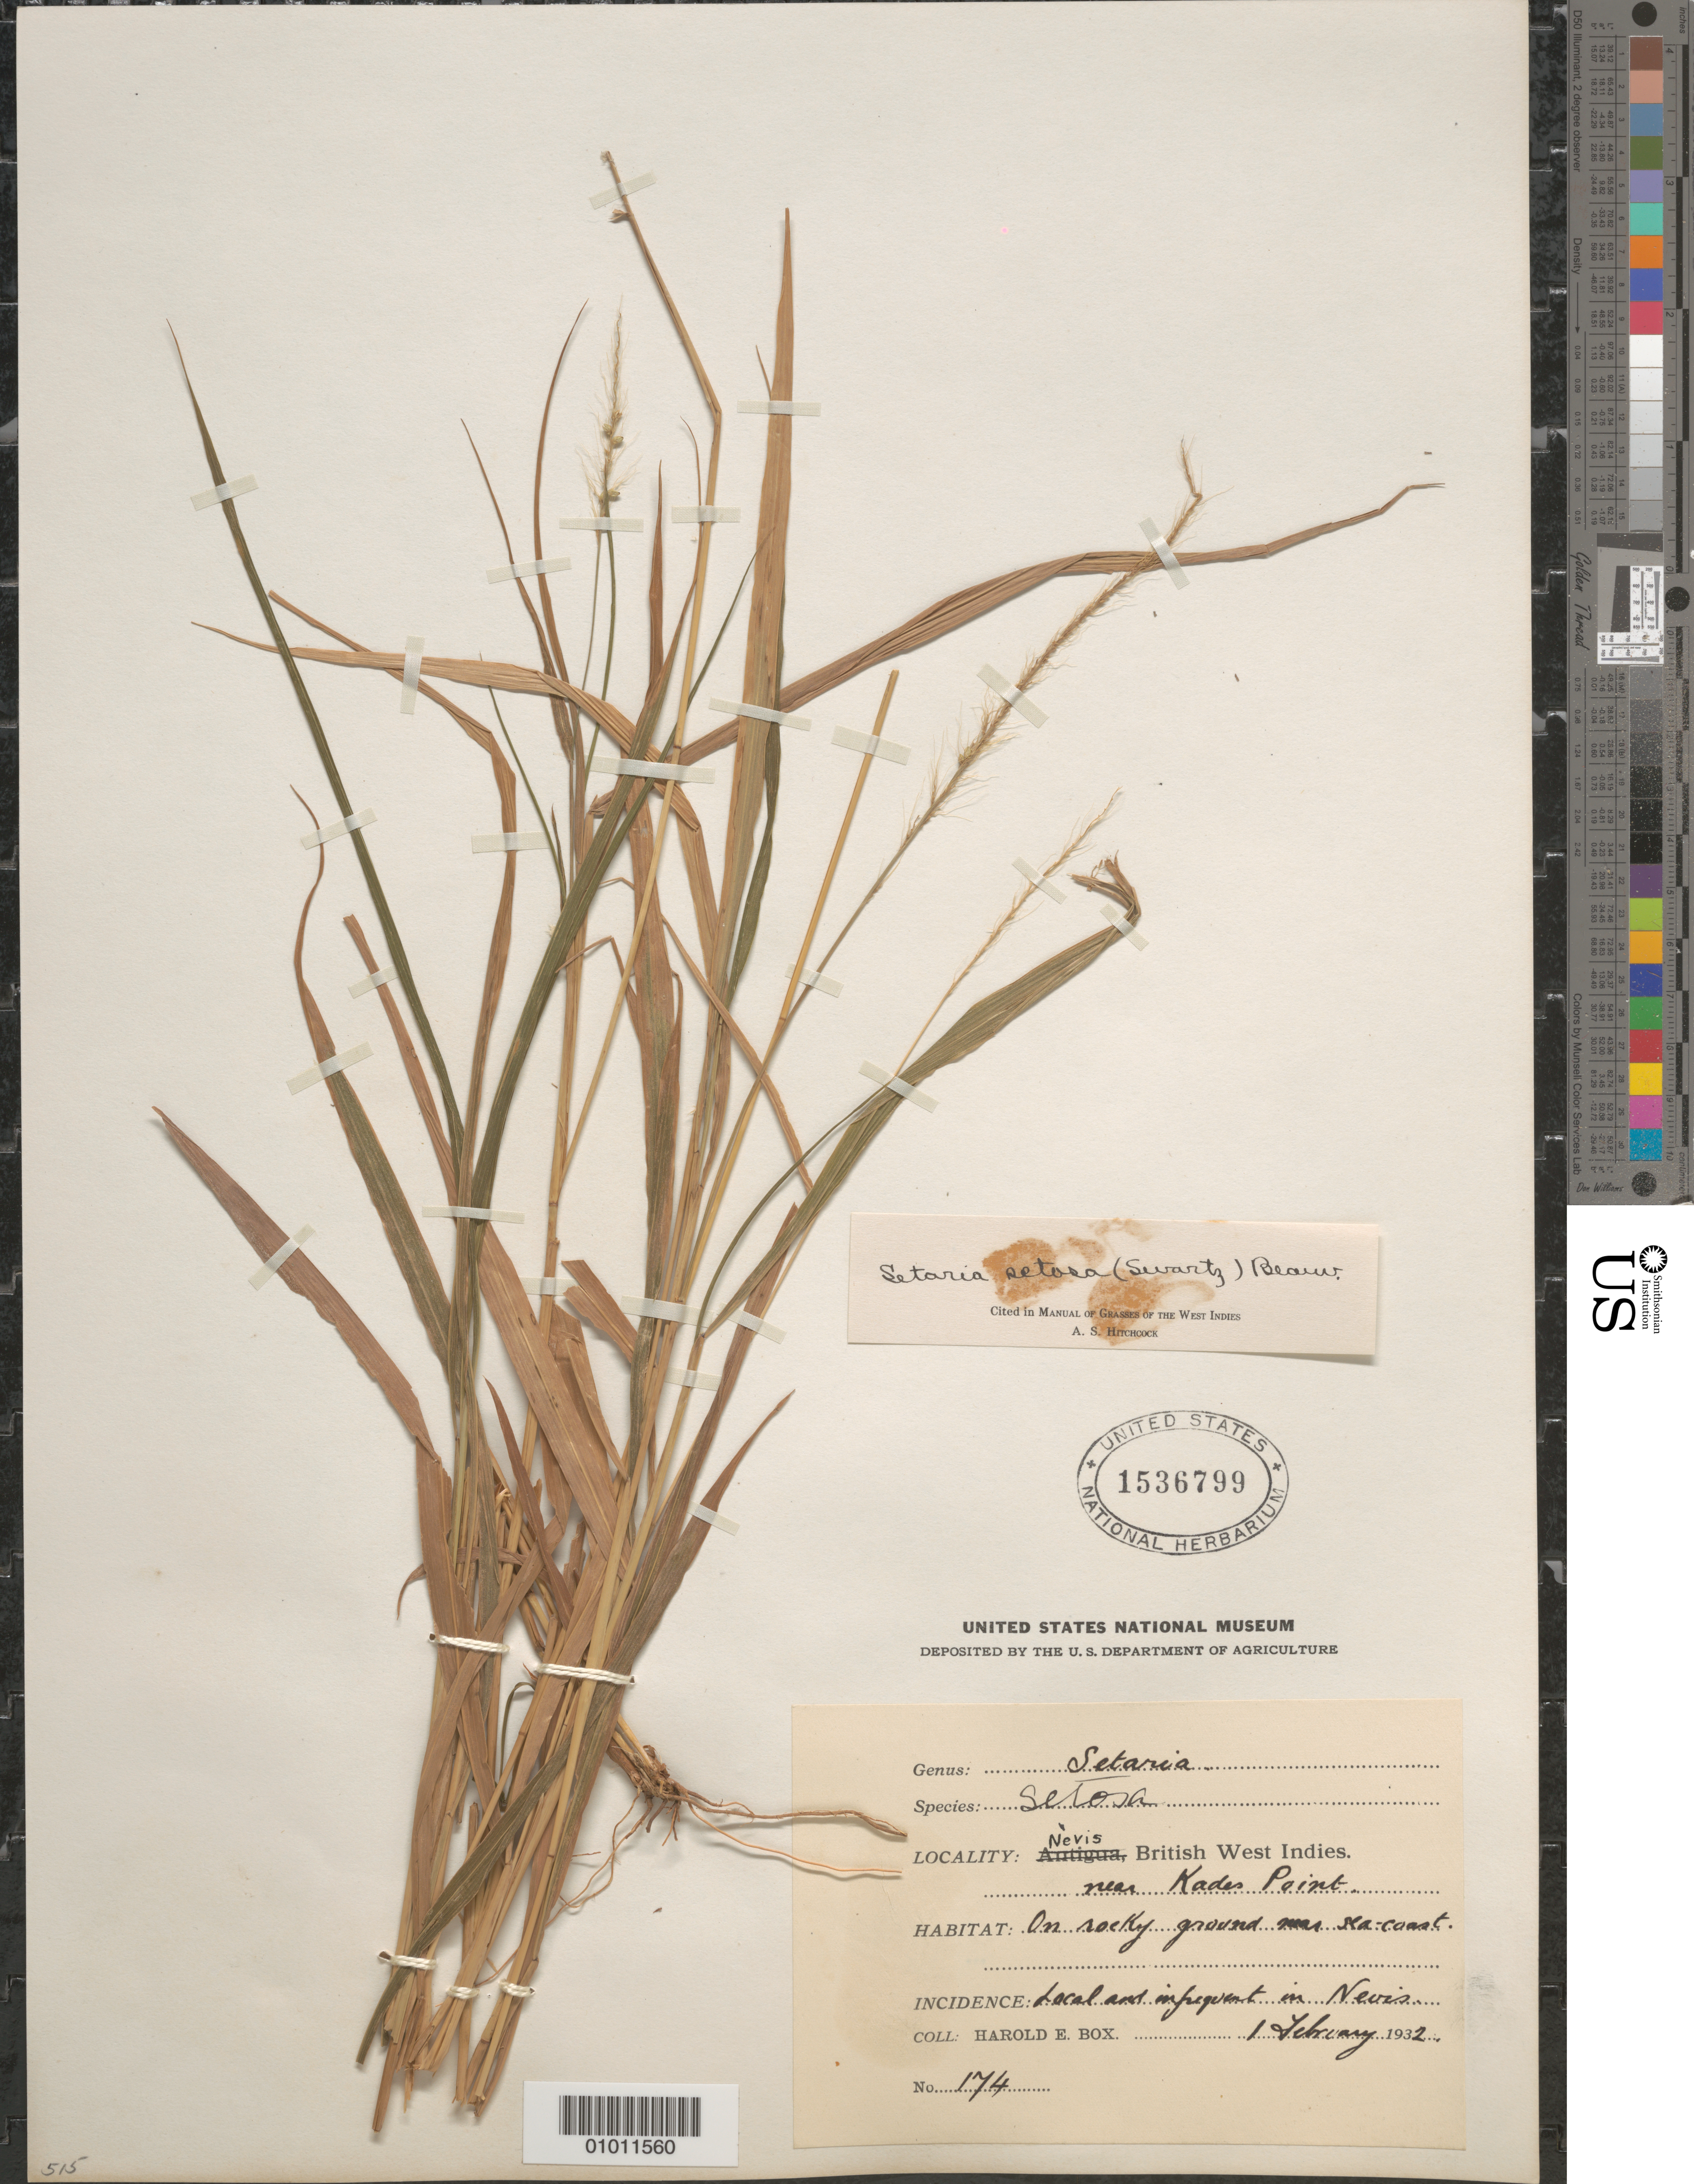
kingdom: Plantae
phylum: Tracheophyta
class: Liliopsida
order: Poales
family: Poaceae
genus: Setaria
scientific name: Setaria setosa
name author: (Sw.) P. Beauv.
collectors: H. E. Box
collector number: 174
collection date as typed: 01 Feb 1932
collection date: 1932-02-01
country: St. Christopher-Nevis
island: Nevis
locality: Near Kades Point, near Kai Coast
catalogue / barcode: US 1536799